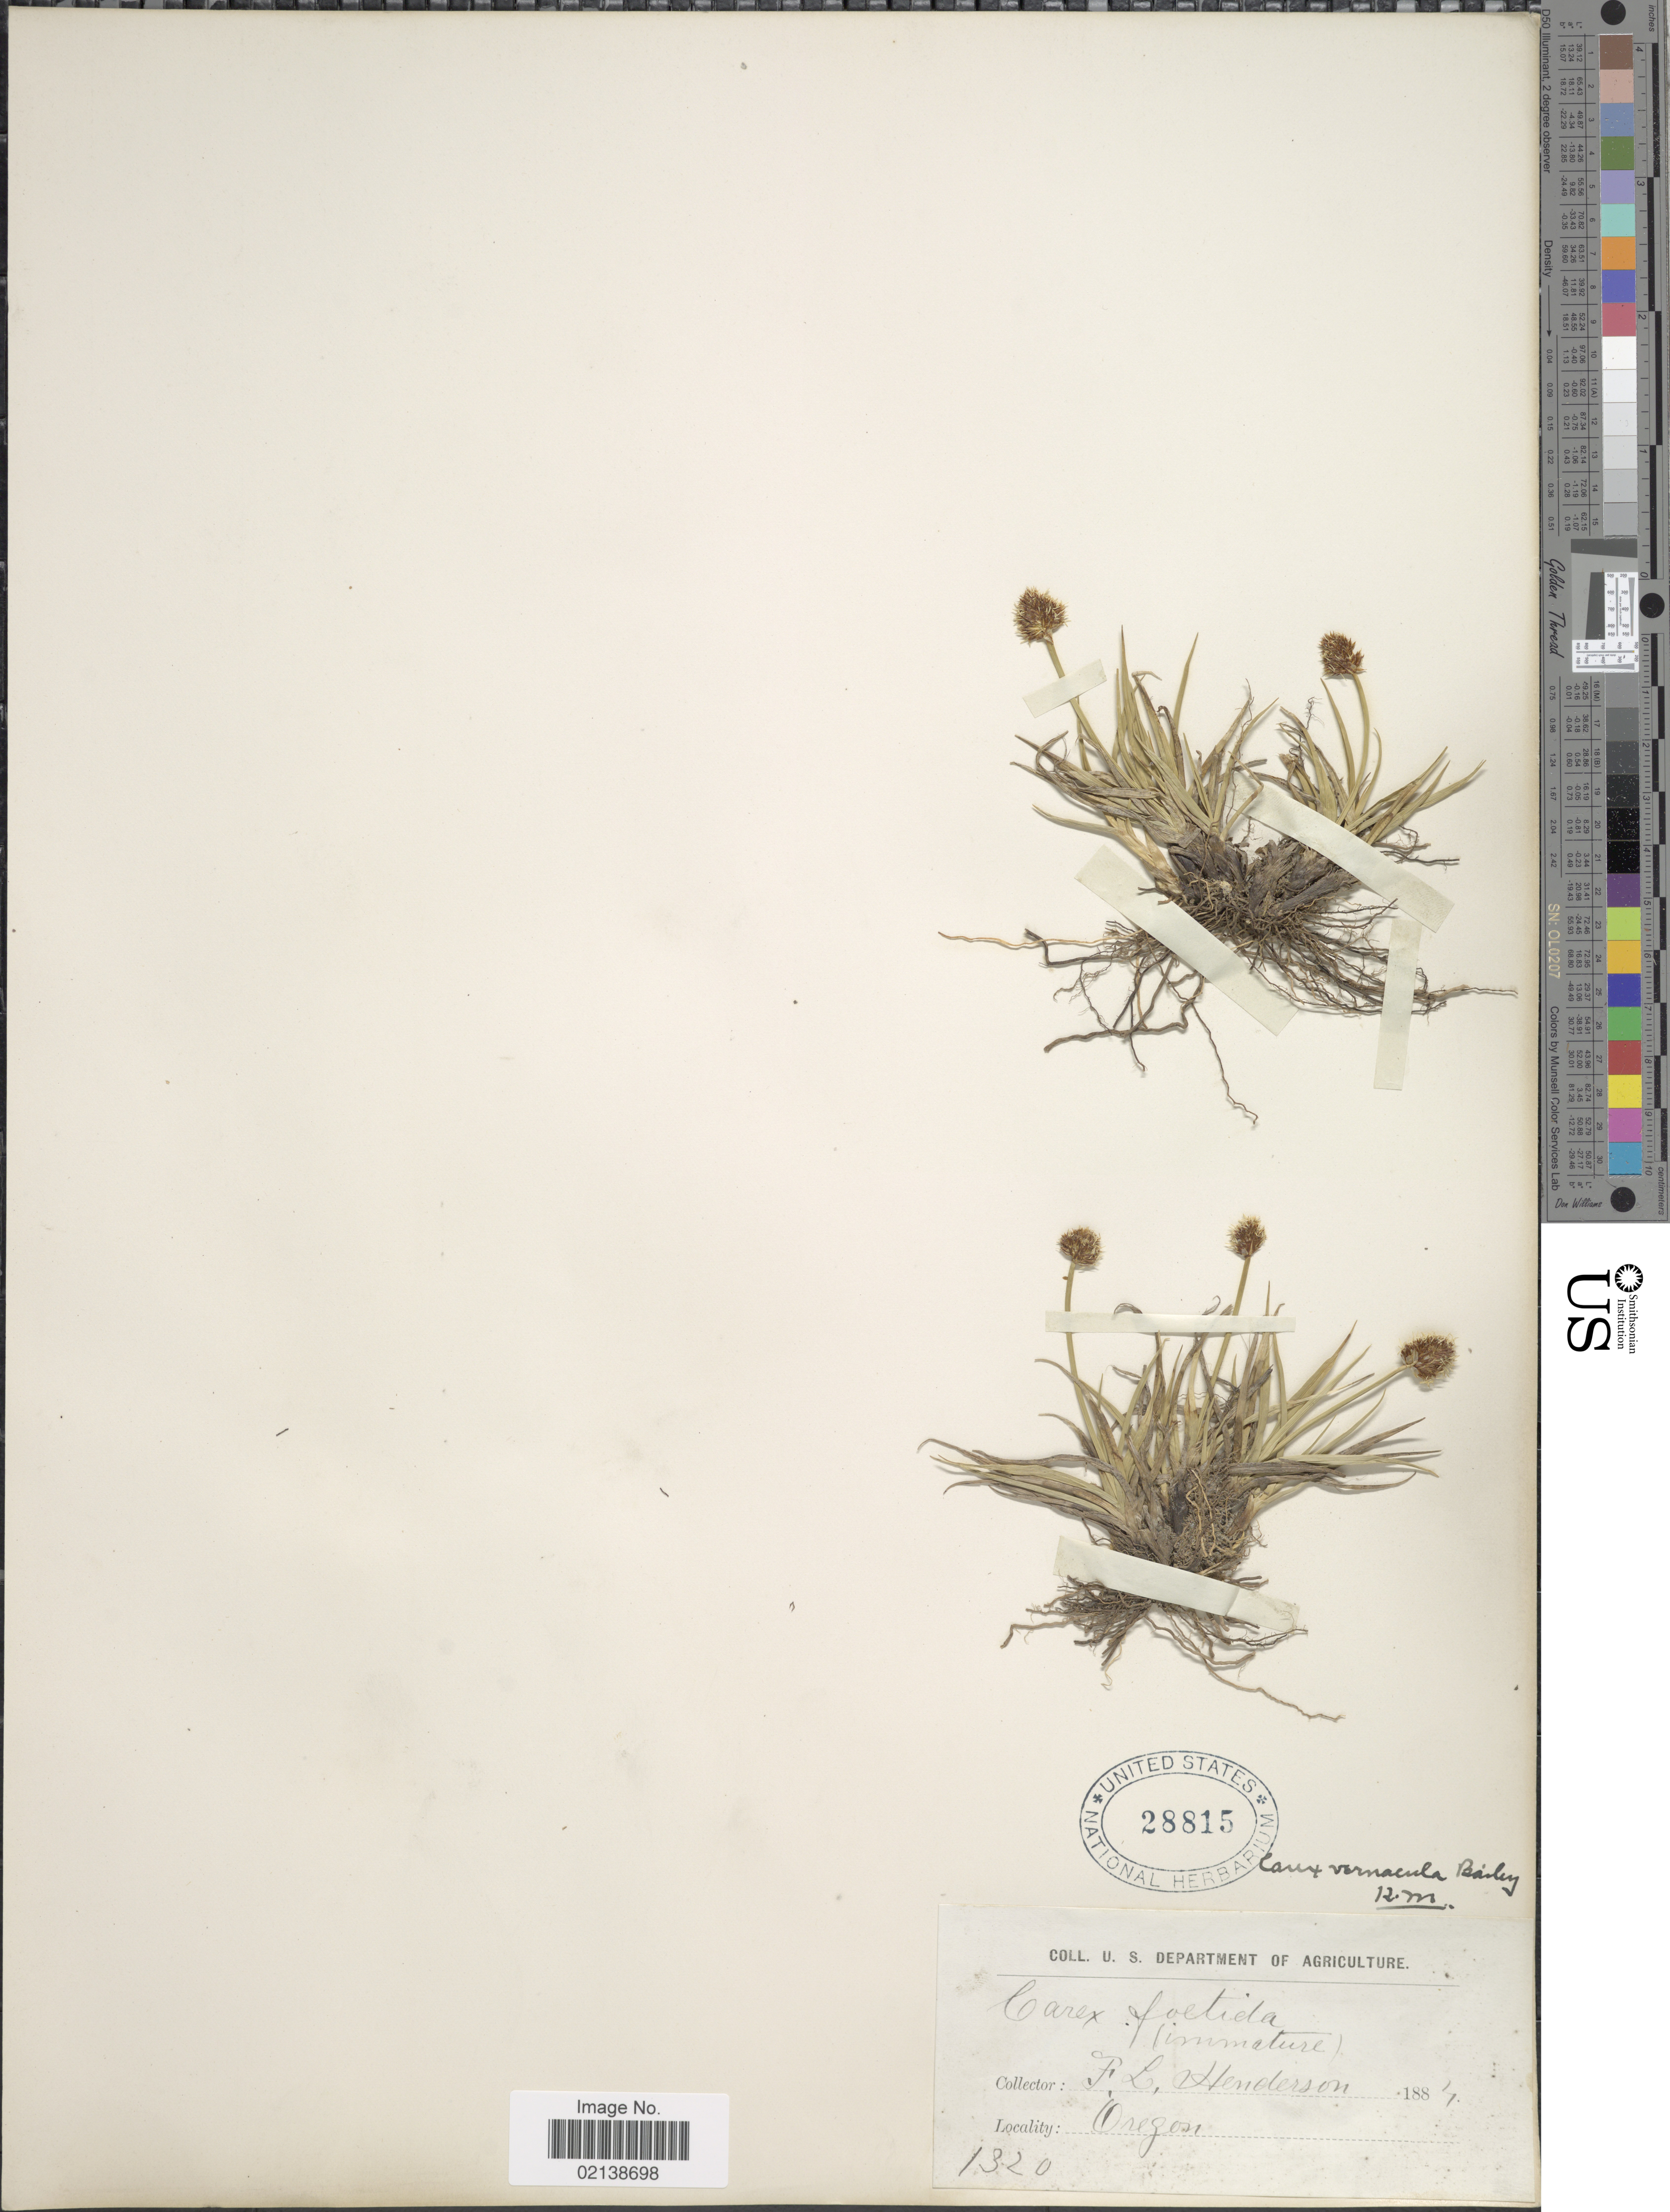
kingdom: Plantae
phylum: Tracheophyta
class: Liliopsida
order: Poales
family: Cyperaceae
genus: Carex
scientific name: Carex vernacula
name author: L.H. Bailey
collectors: F. Henderson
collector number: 1320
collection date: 1884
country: United States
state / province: Oregon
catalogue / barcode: US 28815